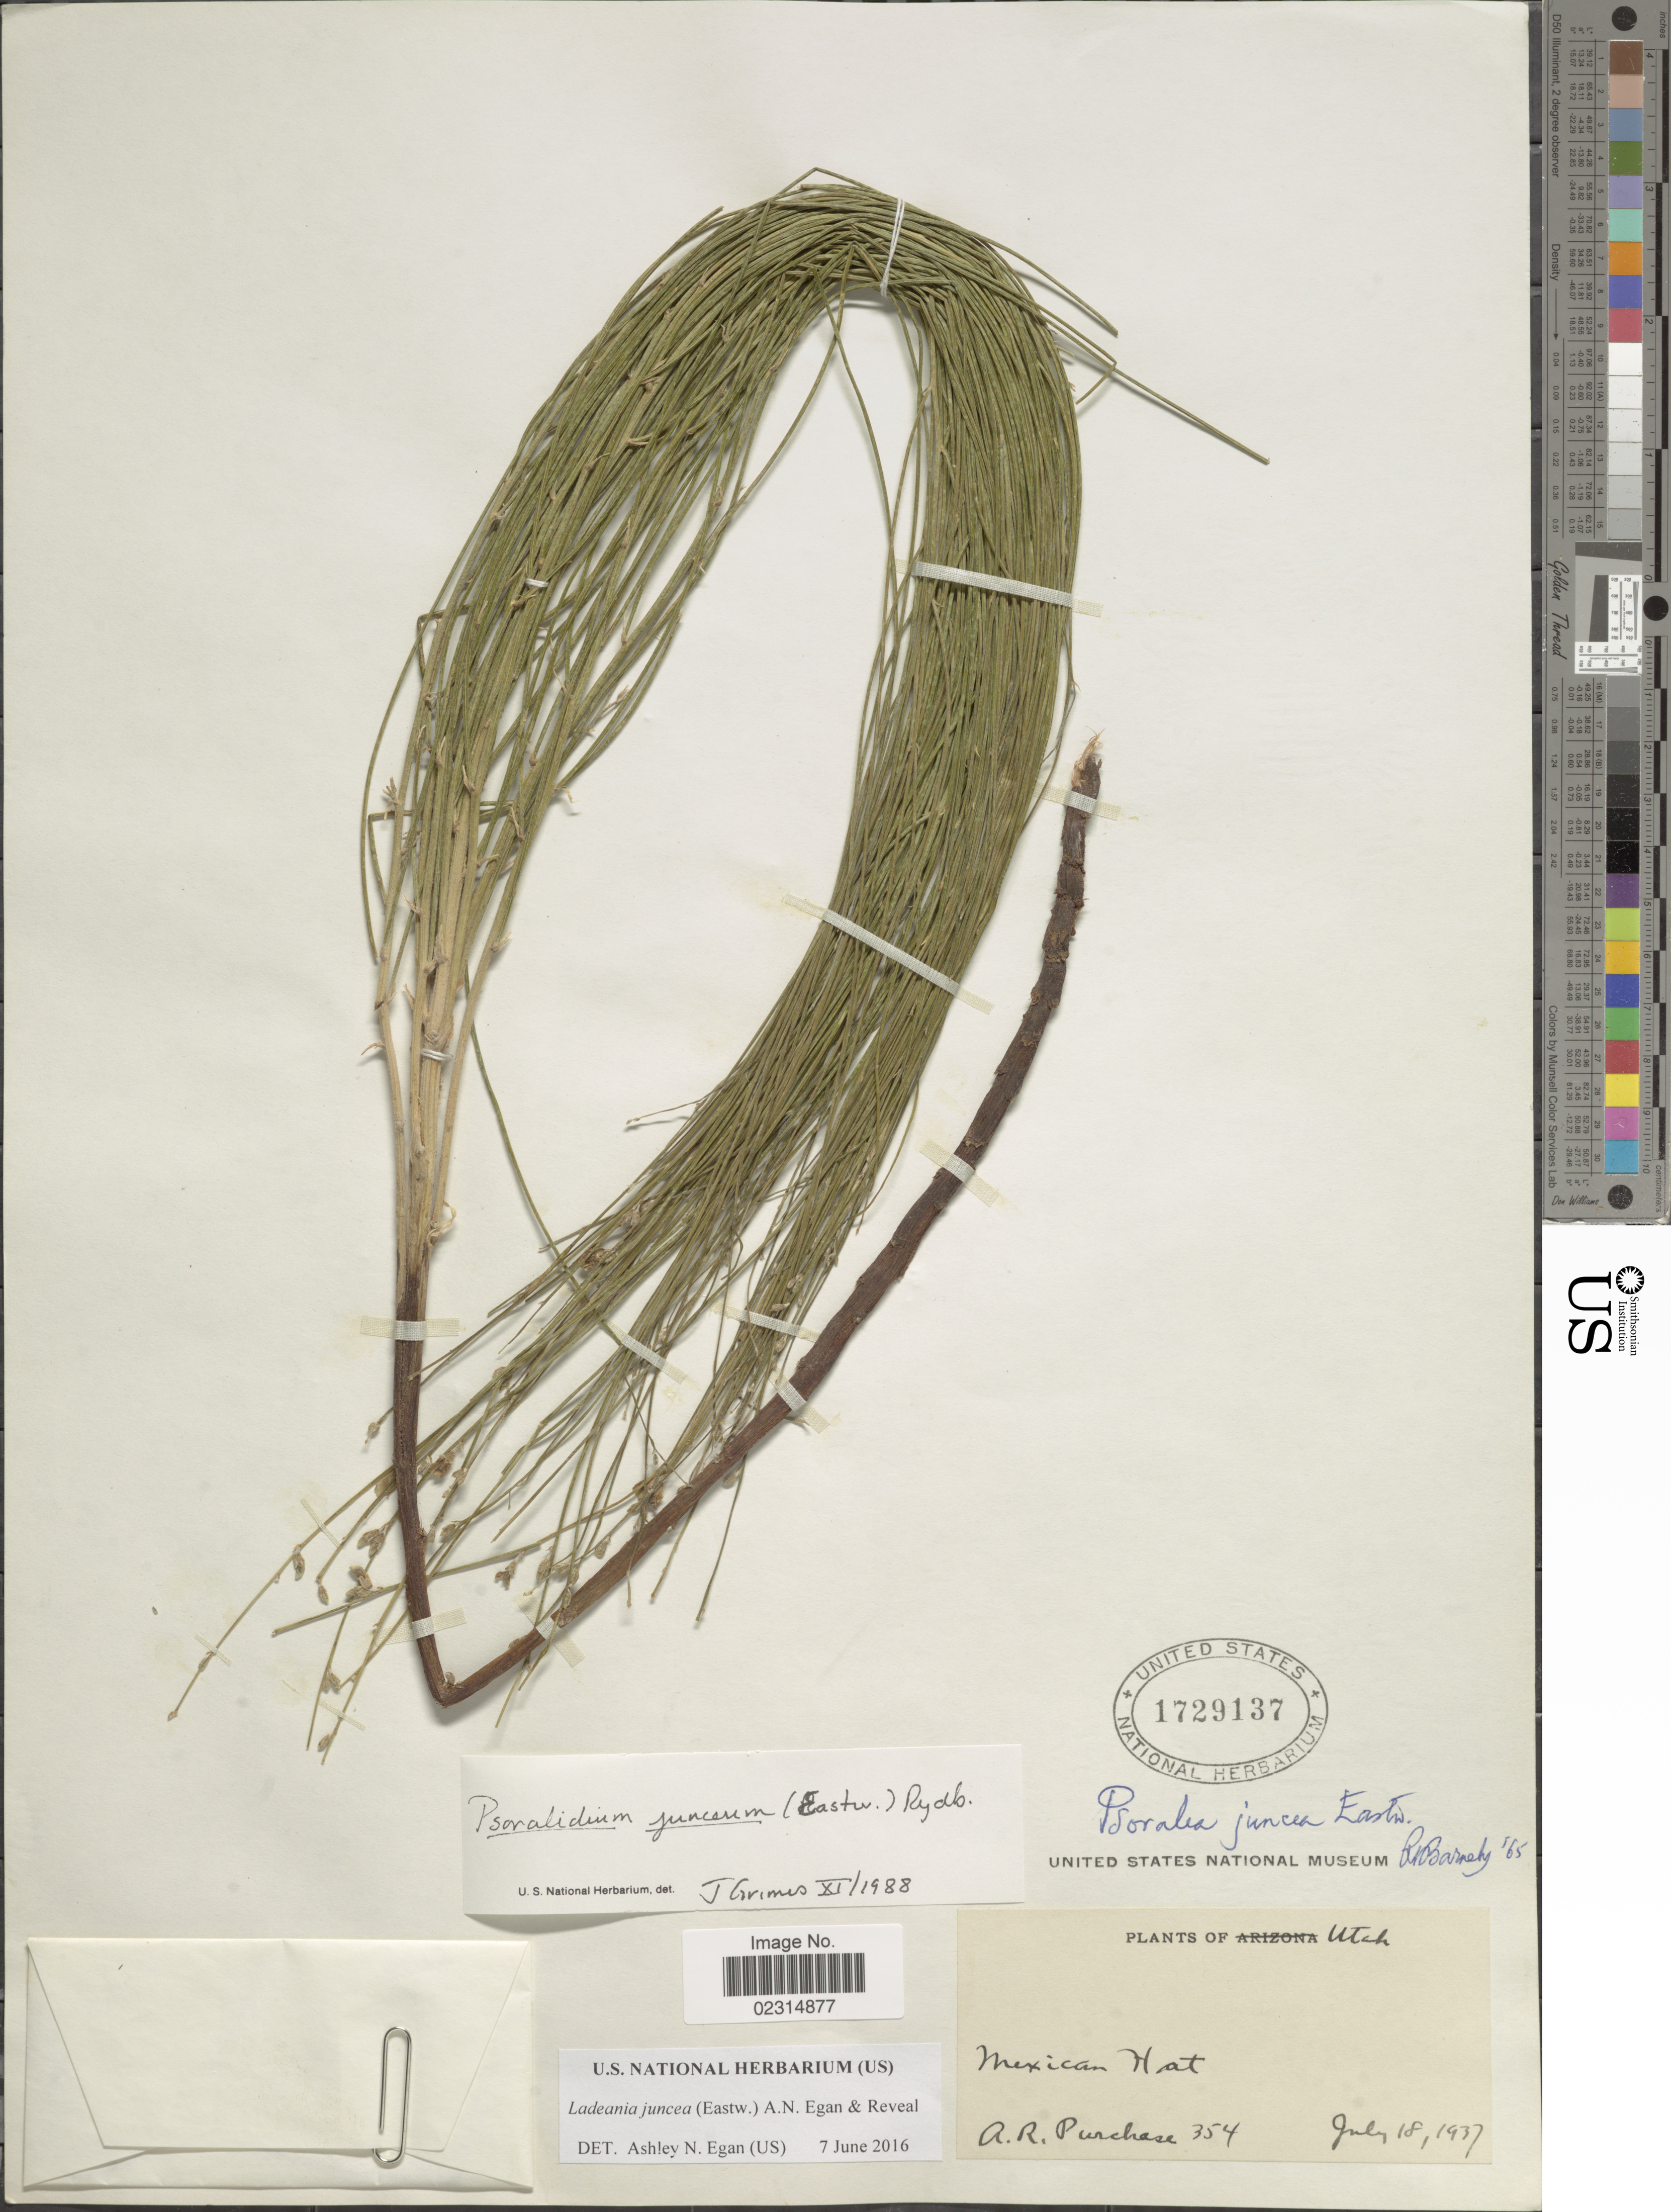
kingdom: Plantae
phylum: Tracheophyta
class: Magnoliopsida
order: Fabales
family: Fabaceae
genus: Ladeania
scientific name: Ladeania juncea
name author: (Eastw.) A.N. Egan & Reveal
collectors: A. Purchase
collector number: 354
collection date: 1937-07-18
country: United States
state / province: Utah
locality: Mexican Hat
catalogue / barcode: US 1729137